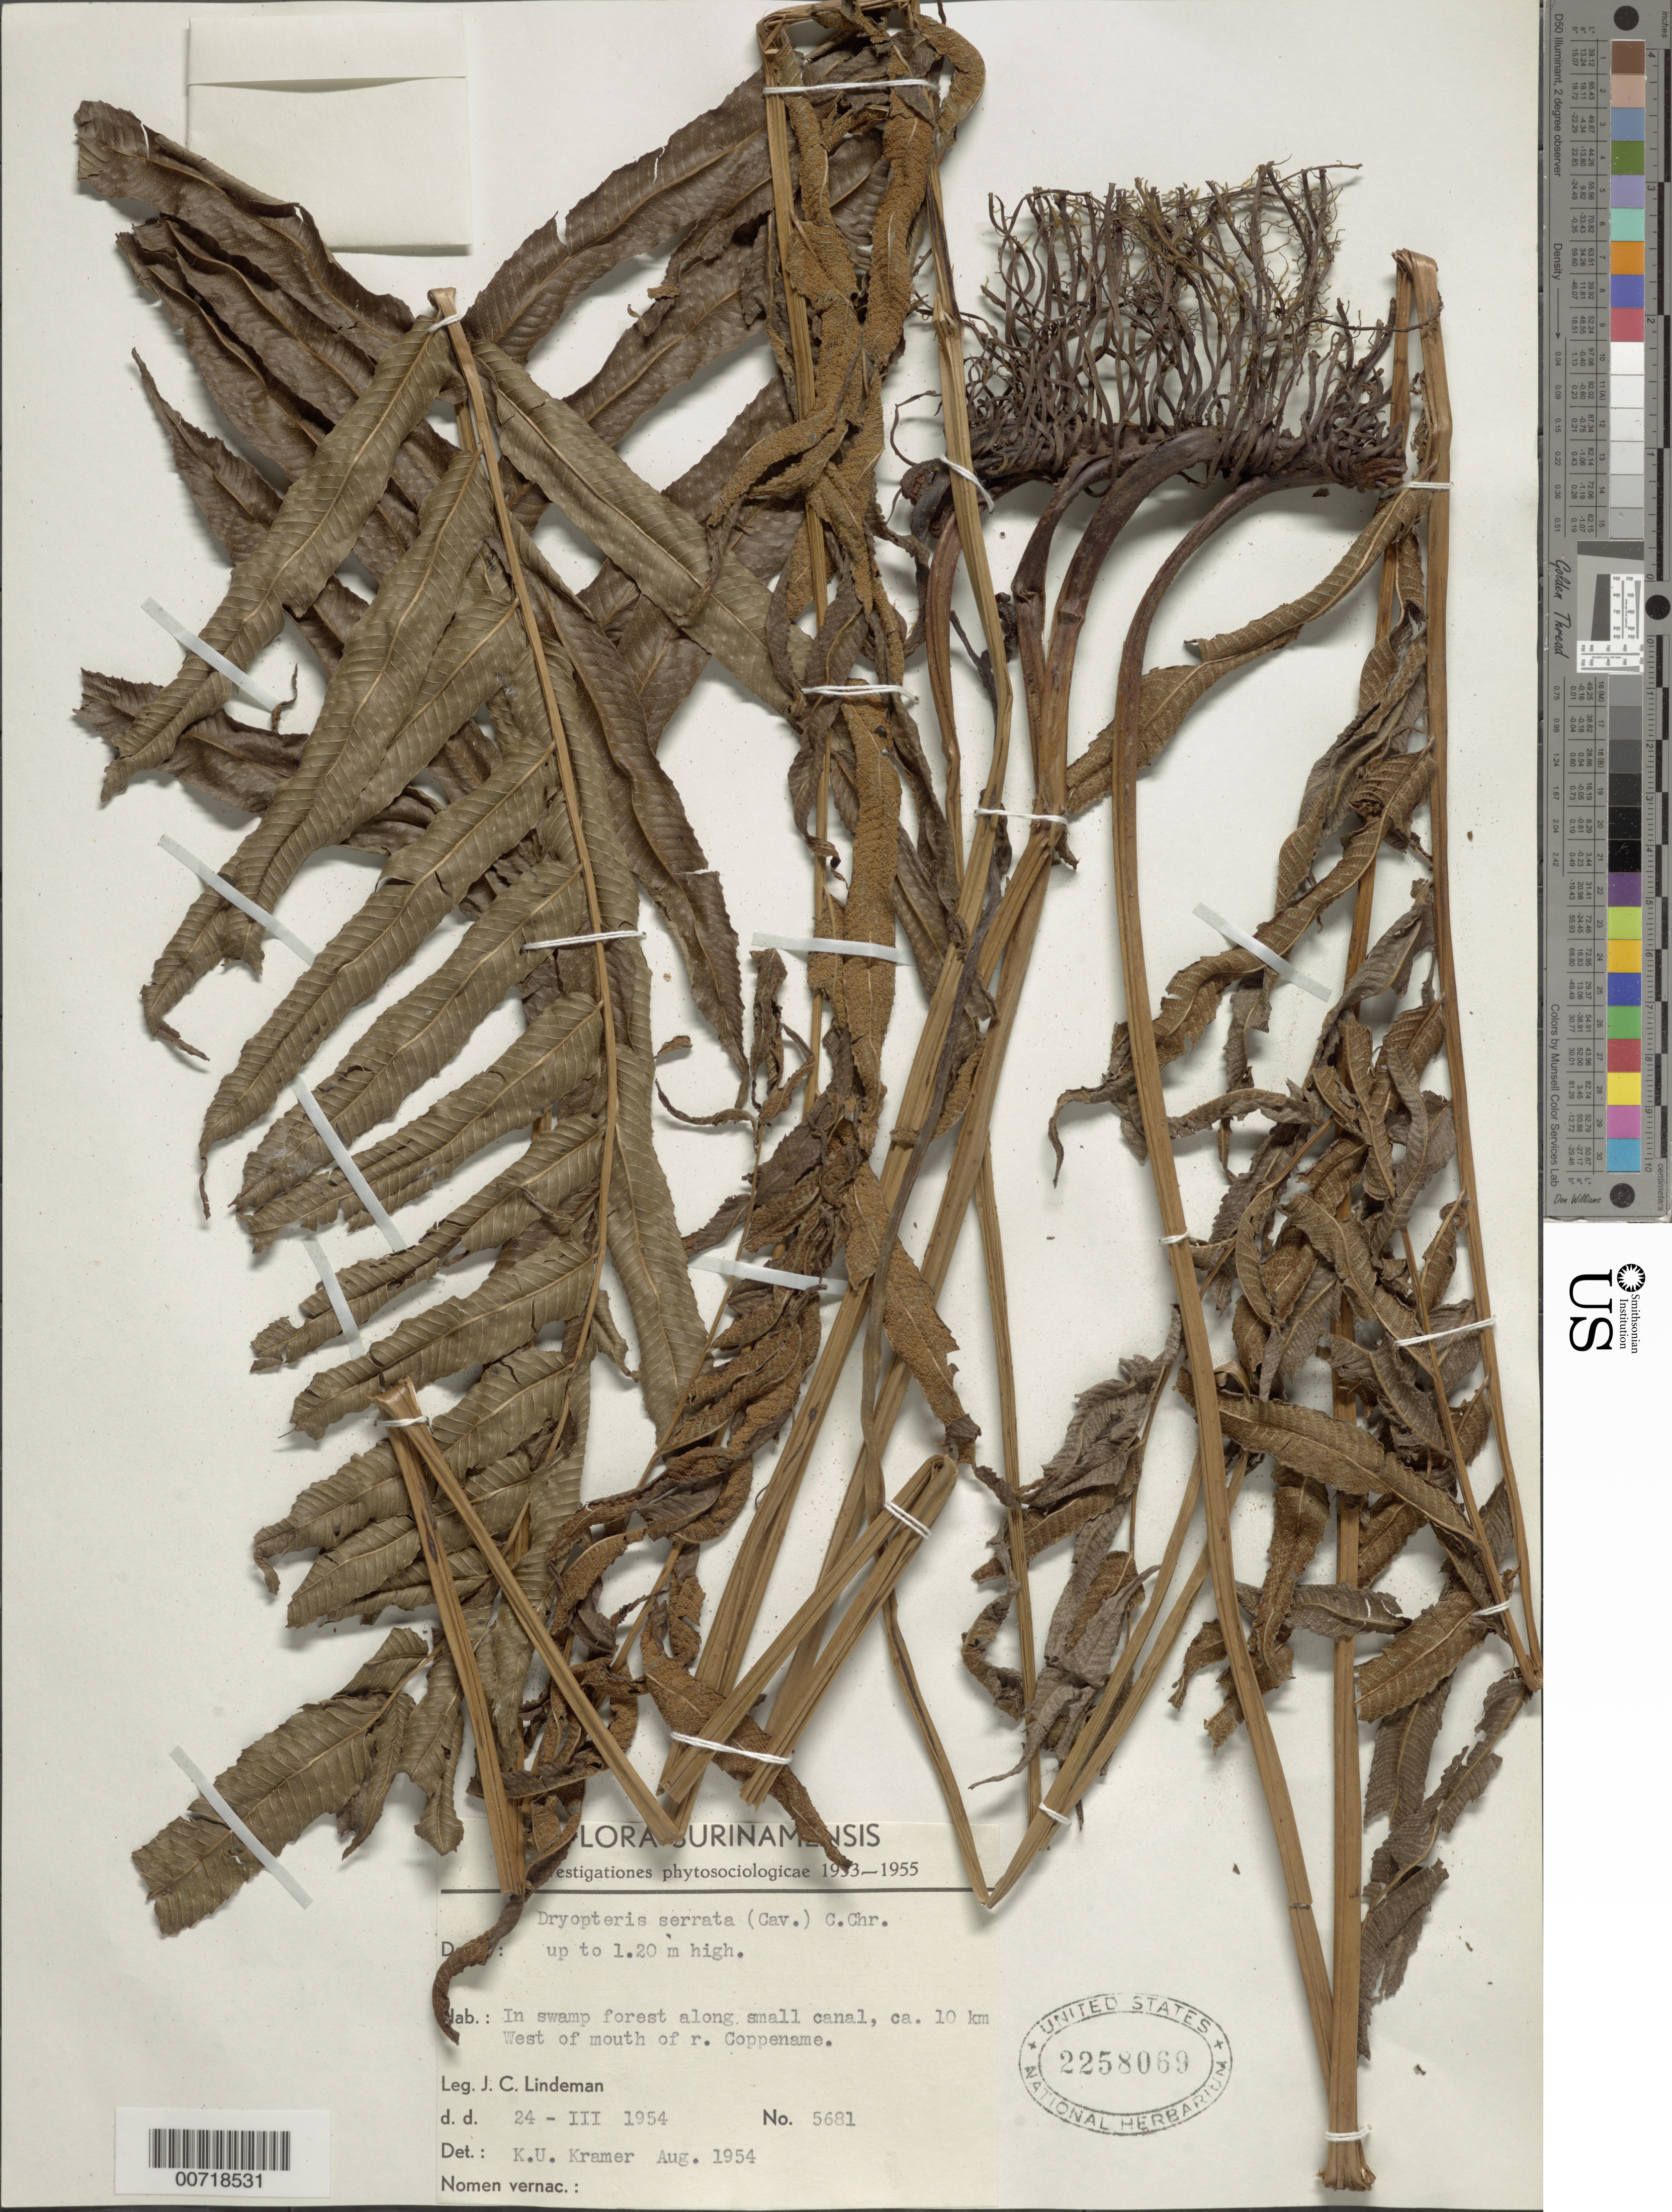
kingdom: Plantae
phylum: Tracheophyta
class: Polypodiopsida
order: Polypodiales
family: Thelypteridaceae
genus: Meniscium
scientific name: Meniscium serratum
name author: Cav.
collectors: J. C. Lindeman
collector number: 5681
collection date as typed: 24-Mar-54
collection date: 1954-03-24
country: Suriname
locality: Coppename R., 10 km W of mouth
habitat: Swamp forest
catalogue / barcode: US 2258069